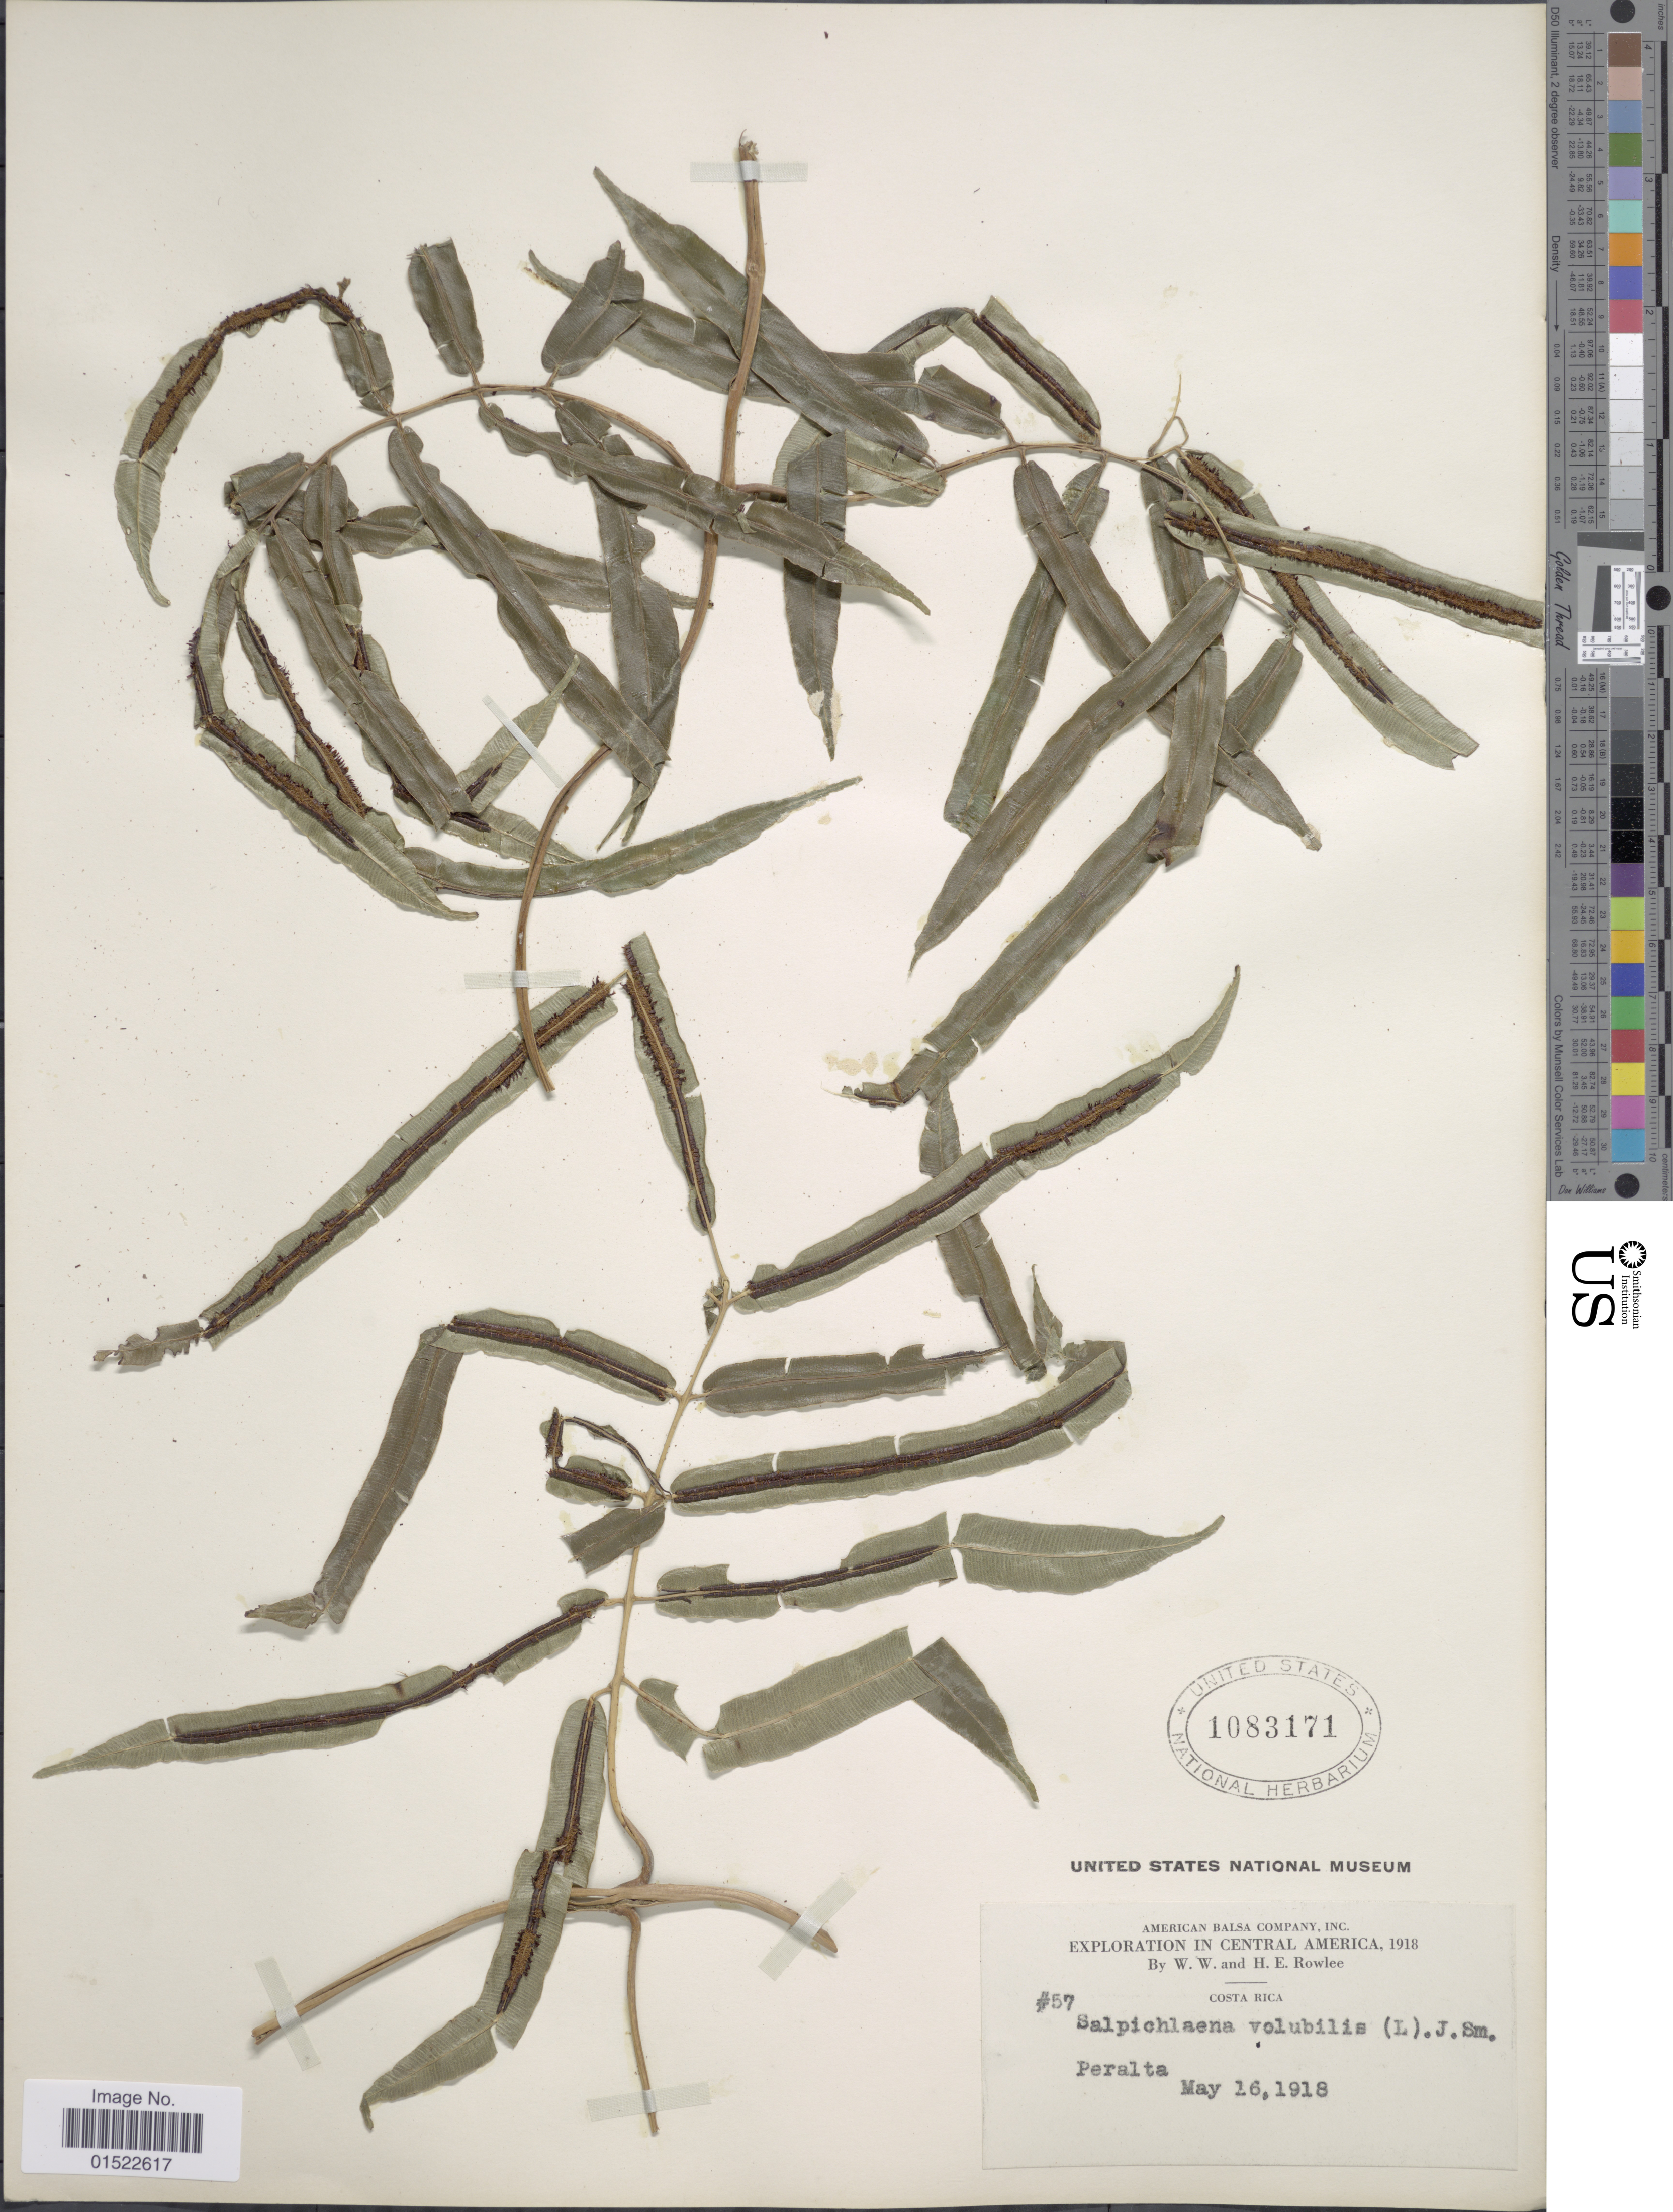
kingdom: Plantae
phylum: Tracheophyta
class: Polypodiopsida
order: Polypodiales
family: Blechnaceae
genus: Salpichlaena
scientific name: Salpichlaena volubilis subsp. volubilis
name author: (Kaulf.) J. Sm.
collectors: W. W. Rowlee & H. E. Rowlee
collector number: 57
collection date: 1918-05-16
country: Costa Rica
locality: Peralta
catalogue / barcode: US 1083171